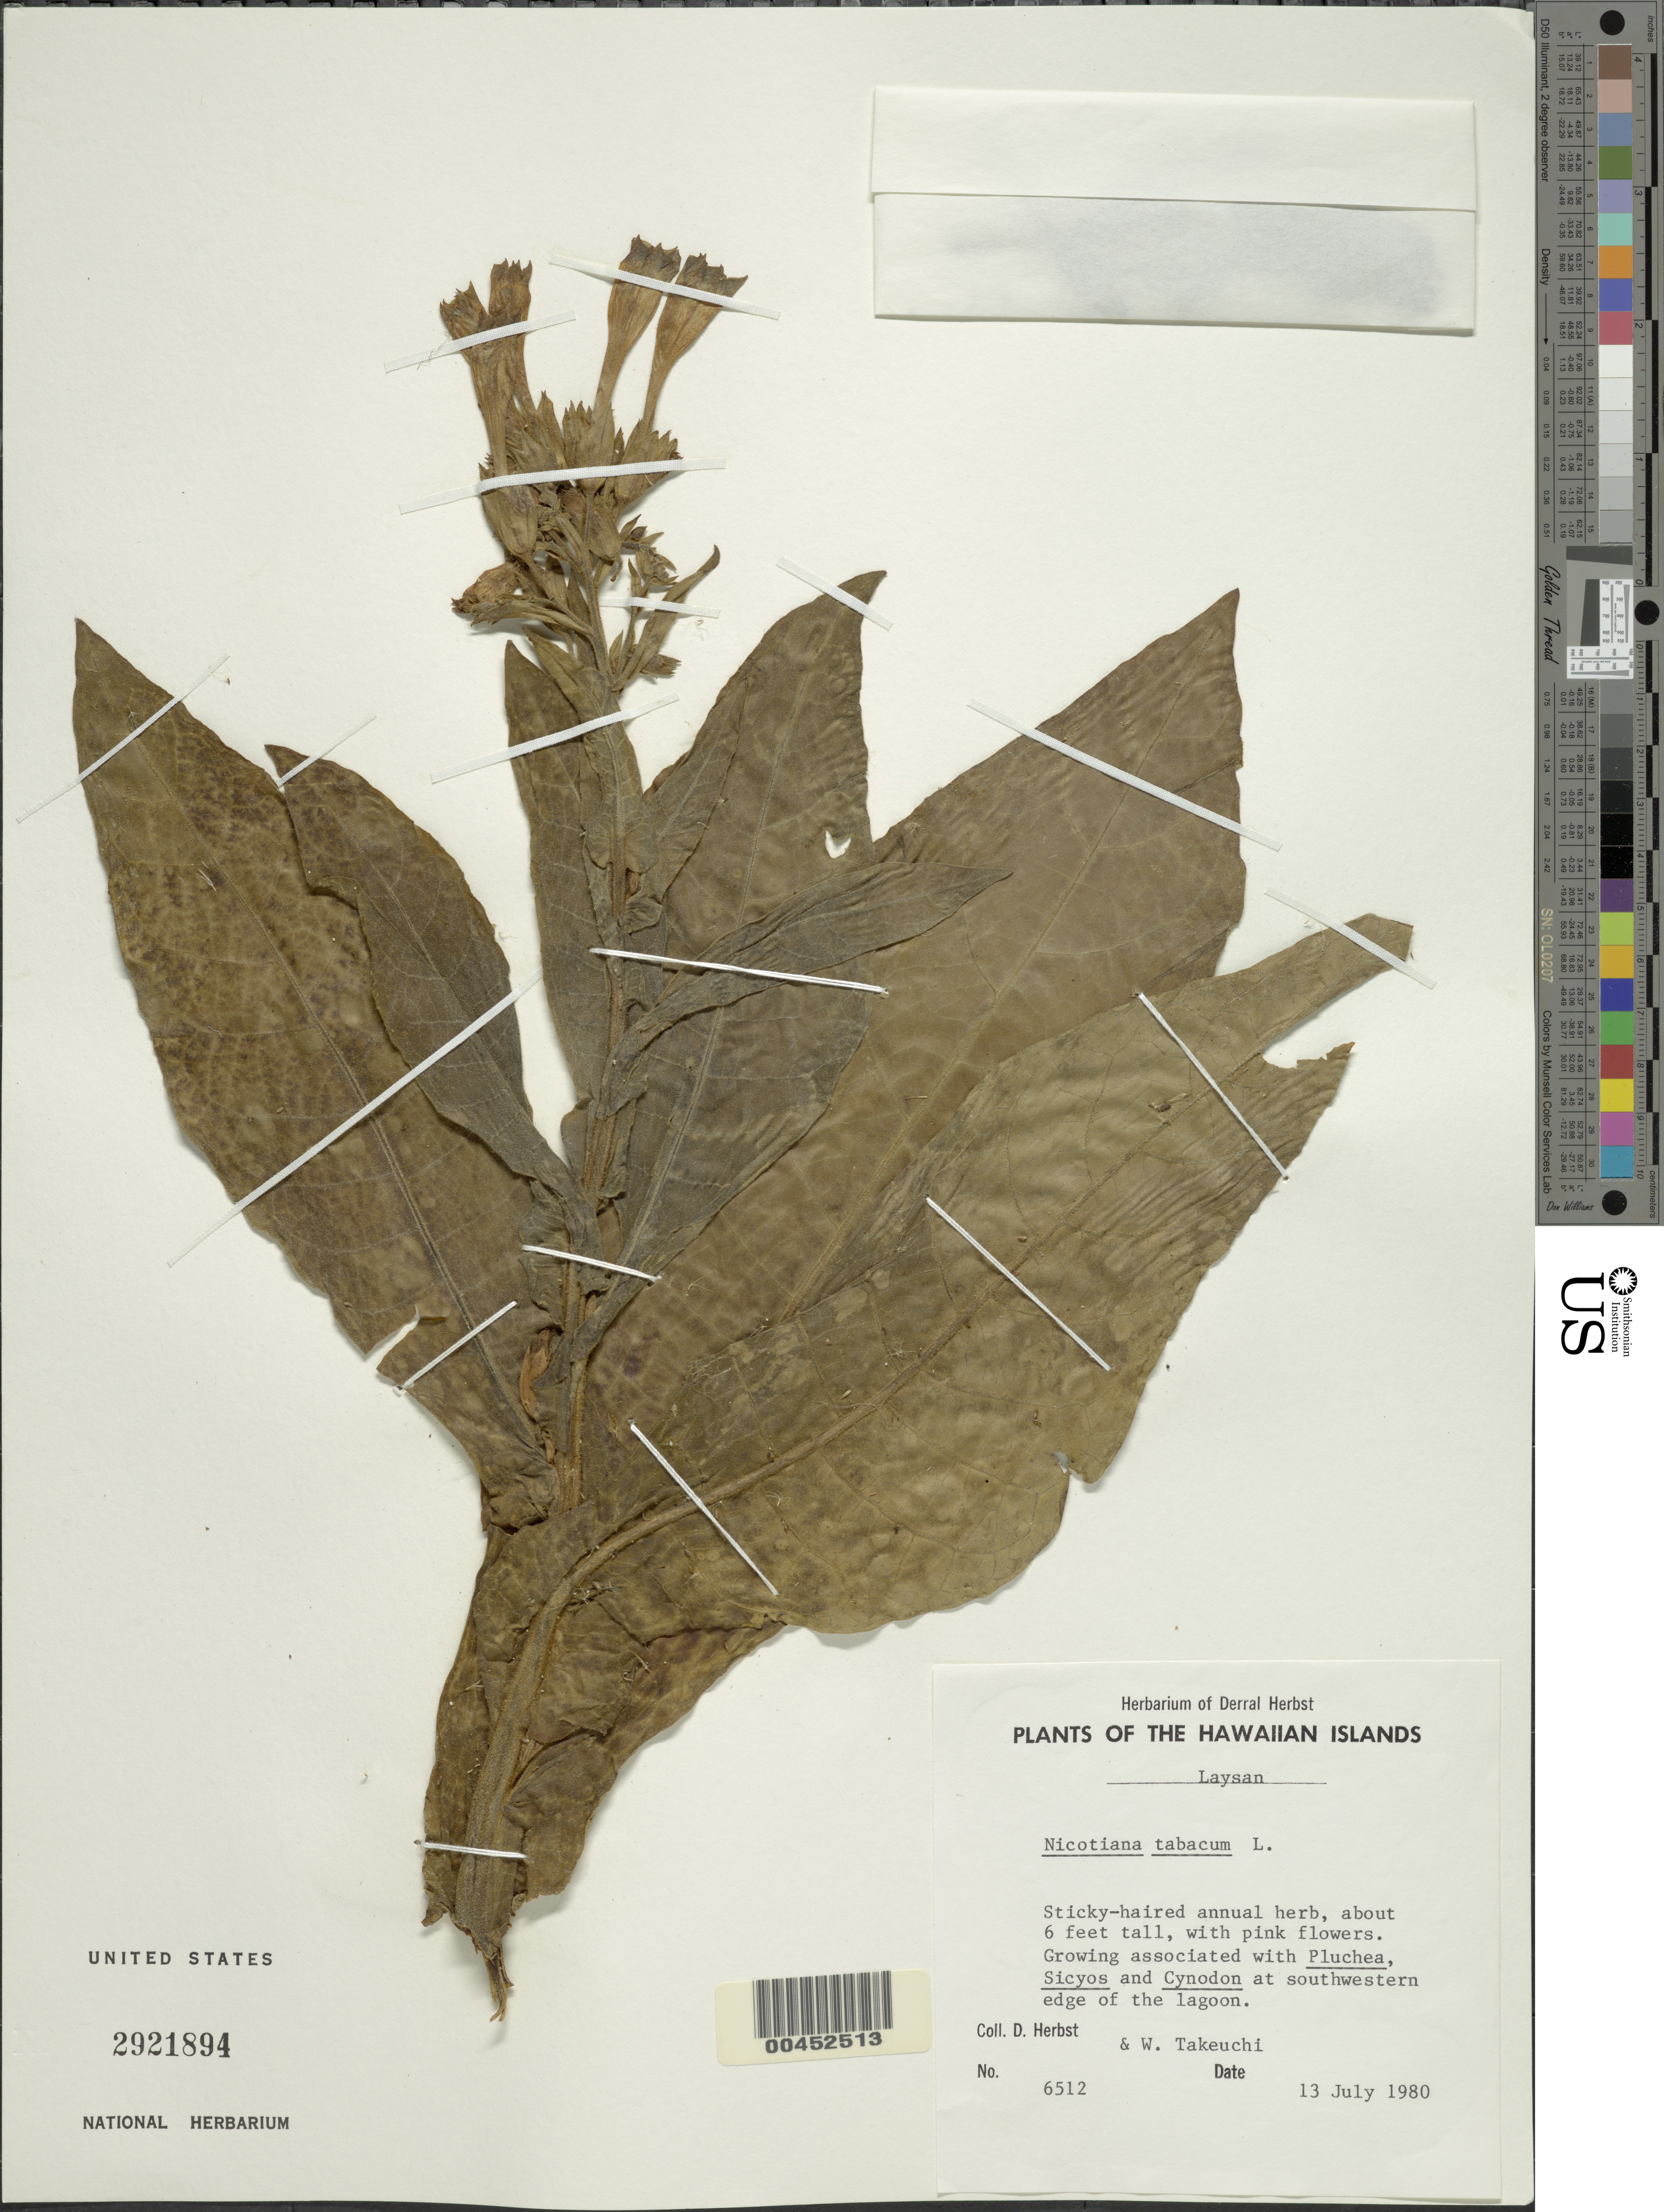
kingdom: Plantae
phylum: Tracheophyta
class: Magnoliopsida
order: Solanales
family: Solanaceae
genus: Nicotiana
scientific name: Nicotiana tabacum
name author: L.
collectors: D. R. Herbst & W. N. Takeuchi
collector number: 6512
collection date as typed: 13 Jul 1980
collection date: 1980-07-13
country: United States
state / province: Hawaii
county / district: Honolulu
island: Laysan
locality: at southwestern edge of the lagoon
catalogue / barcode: US 2921894